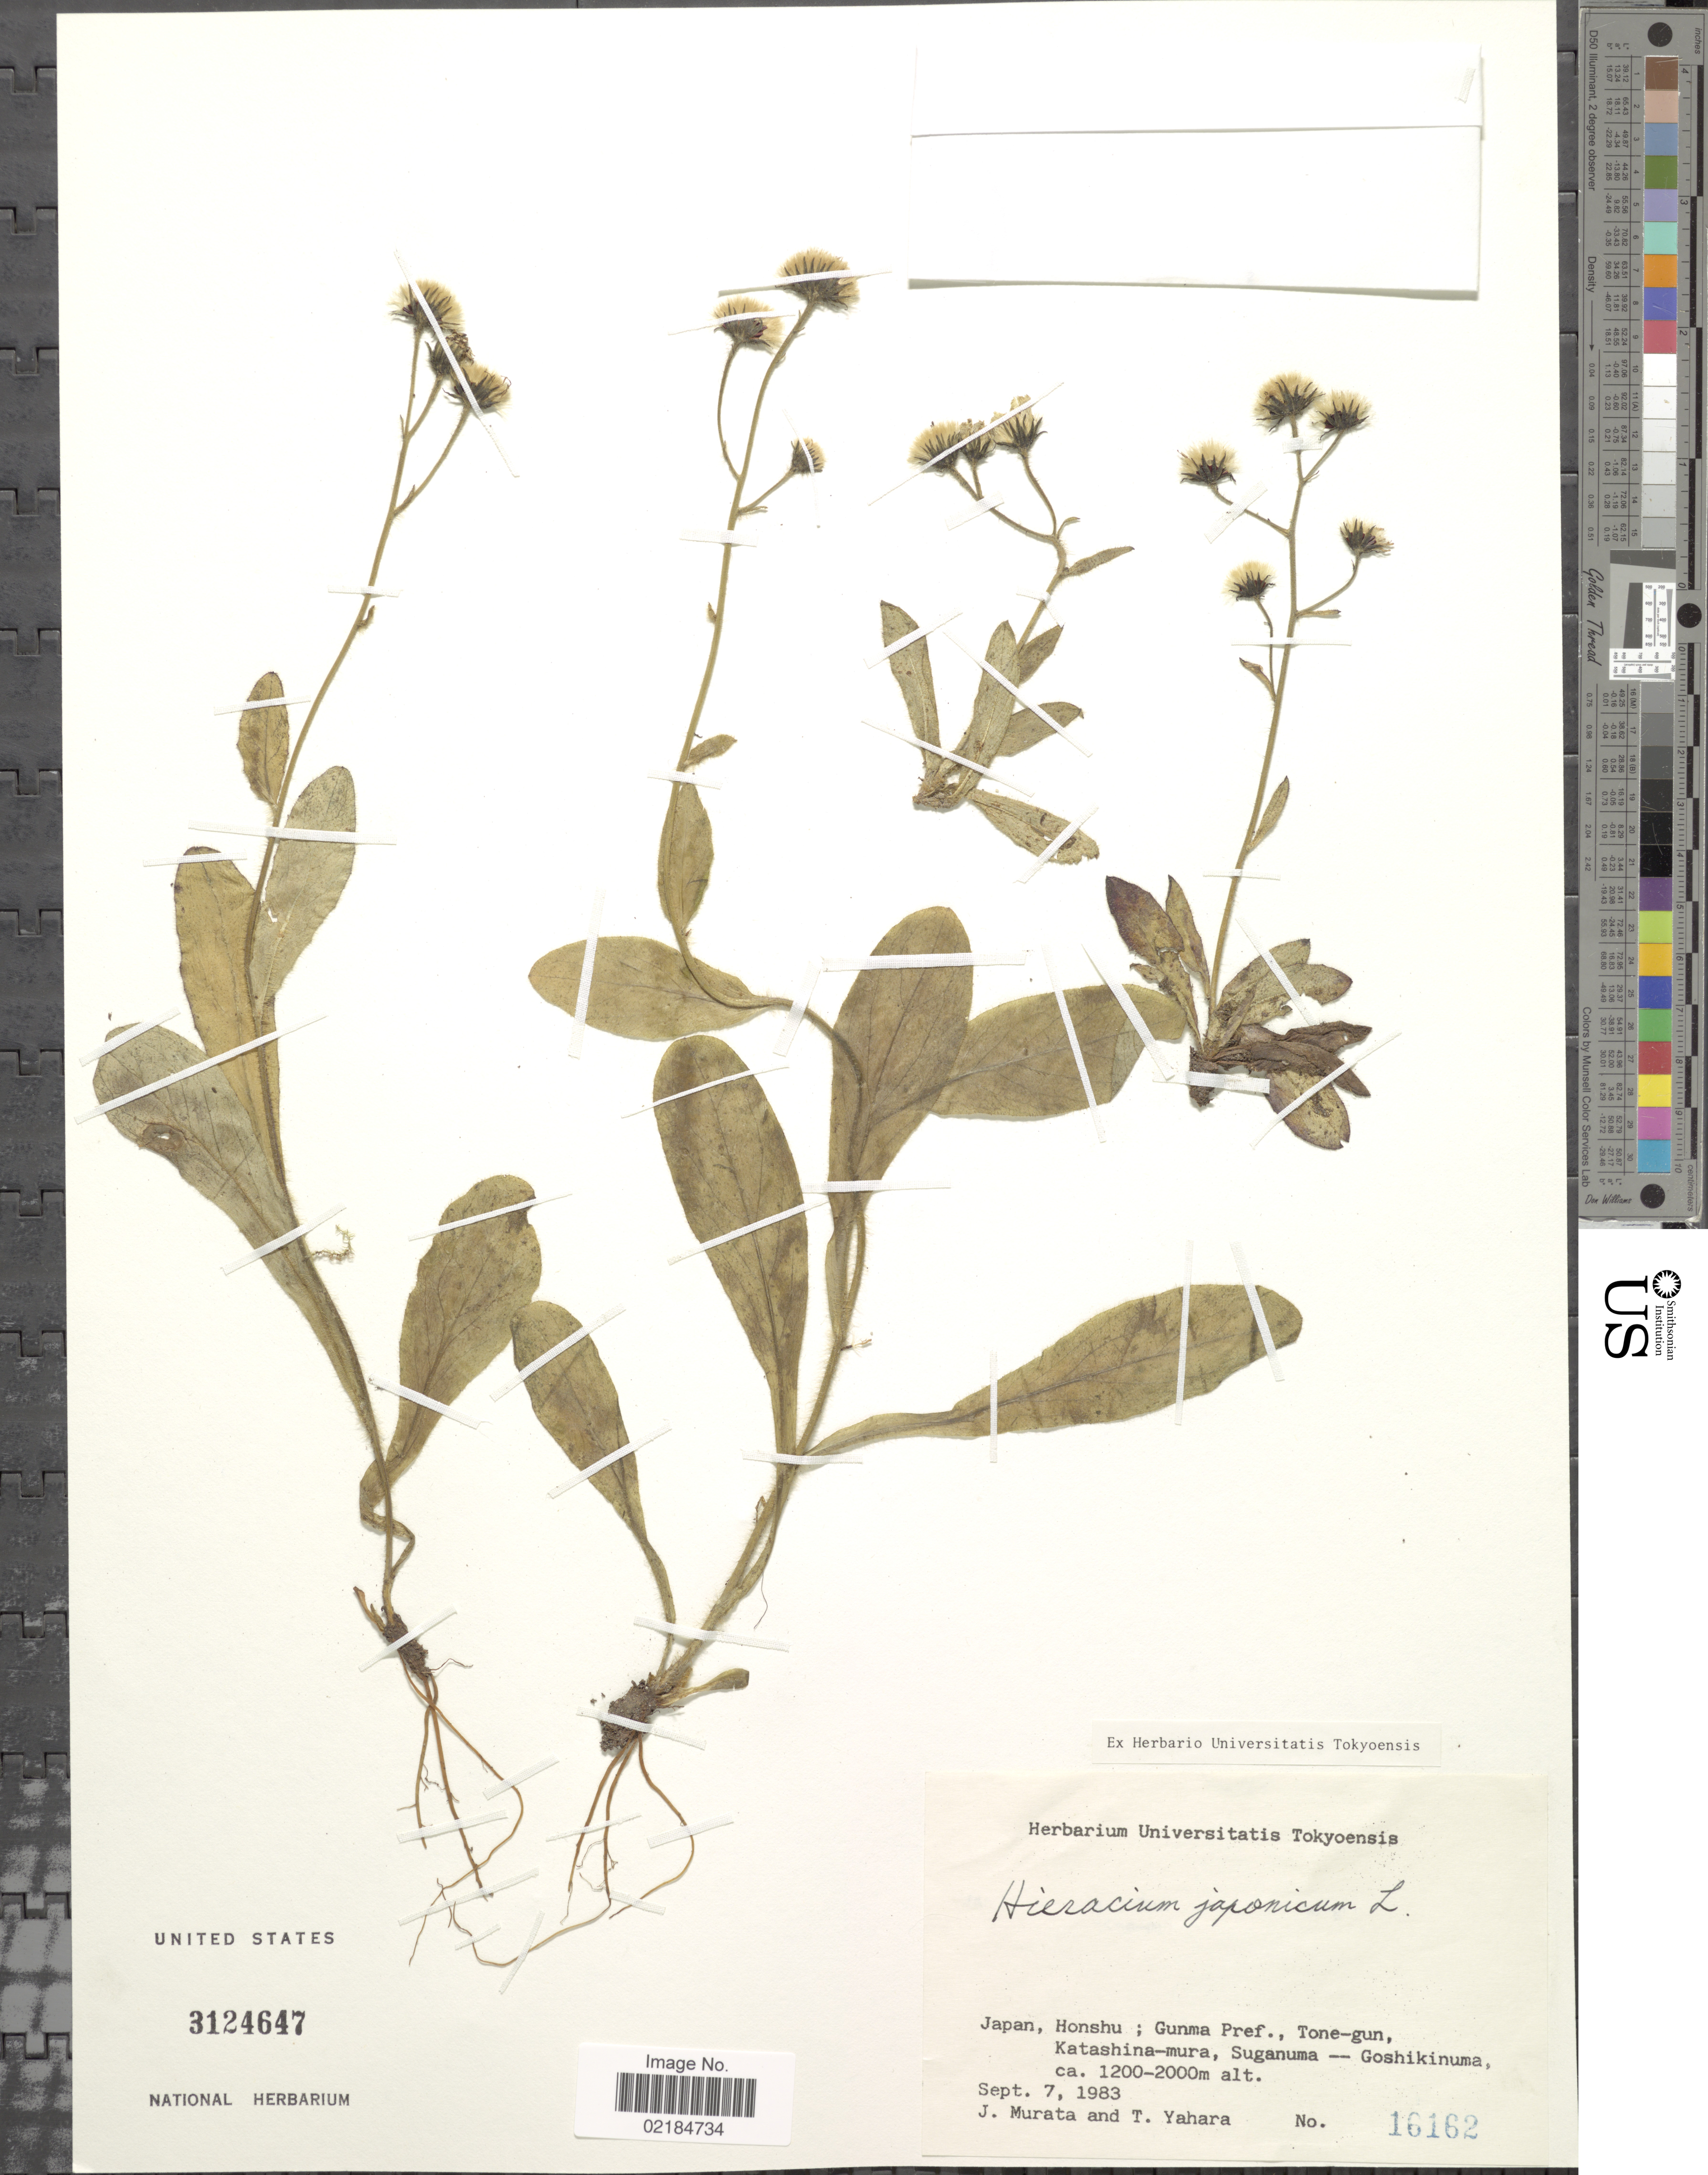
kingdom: Plantae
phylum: Tracheophyta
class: Magnoliopsida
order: Asterales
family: Asteraceae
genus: Hieracium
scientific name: Hieracium japonicum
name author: Franch.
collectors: J. Murata & T. Yahara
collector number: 16162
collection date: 1983-09-07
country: Japan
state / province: Gunma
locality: Honshu; Gunma Pref., Tone-gun, Katashina-mura, Suganuma-Goshikinuma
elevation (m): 1200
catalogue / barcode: US 3124647